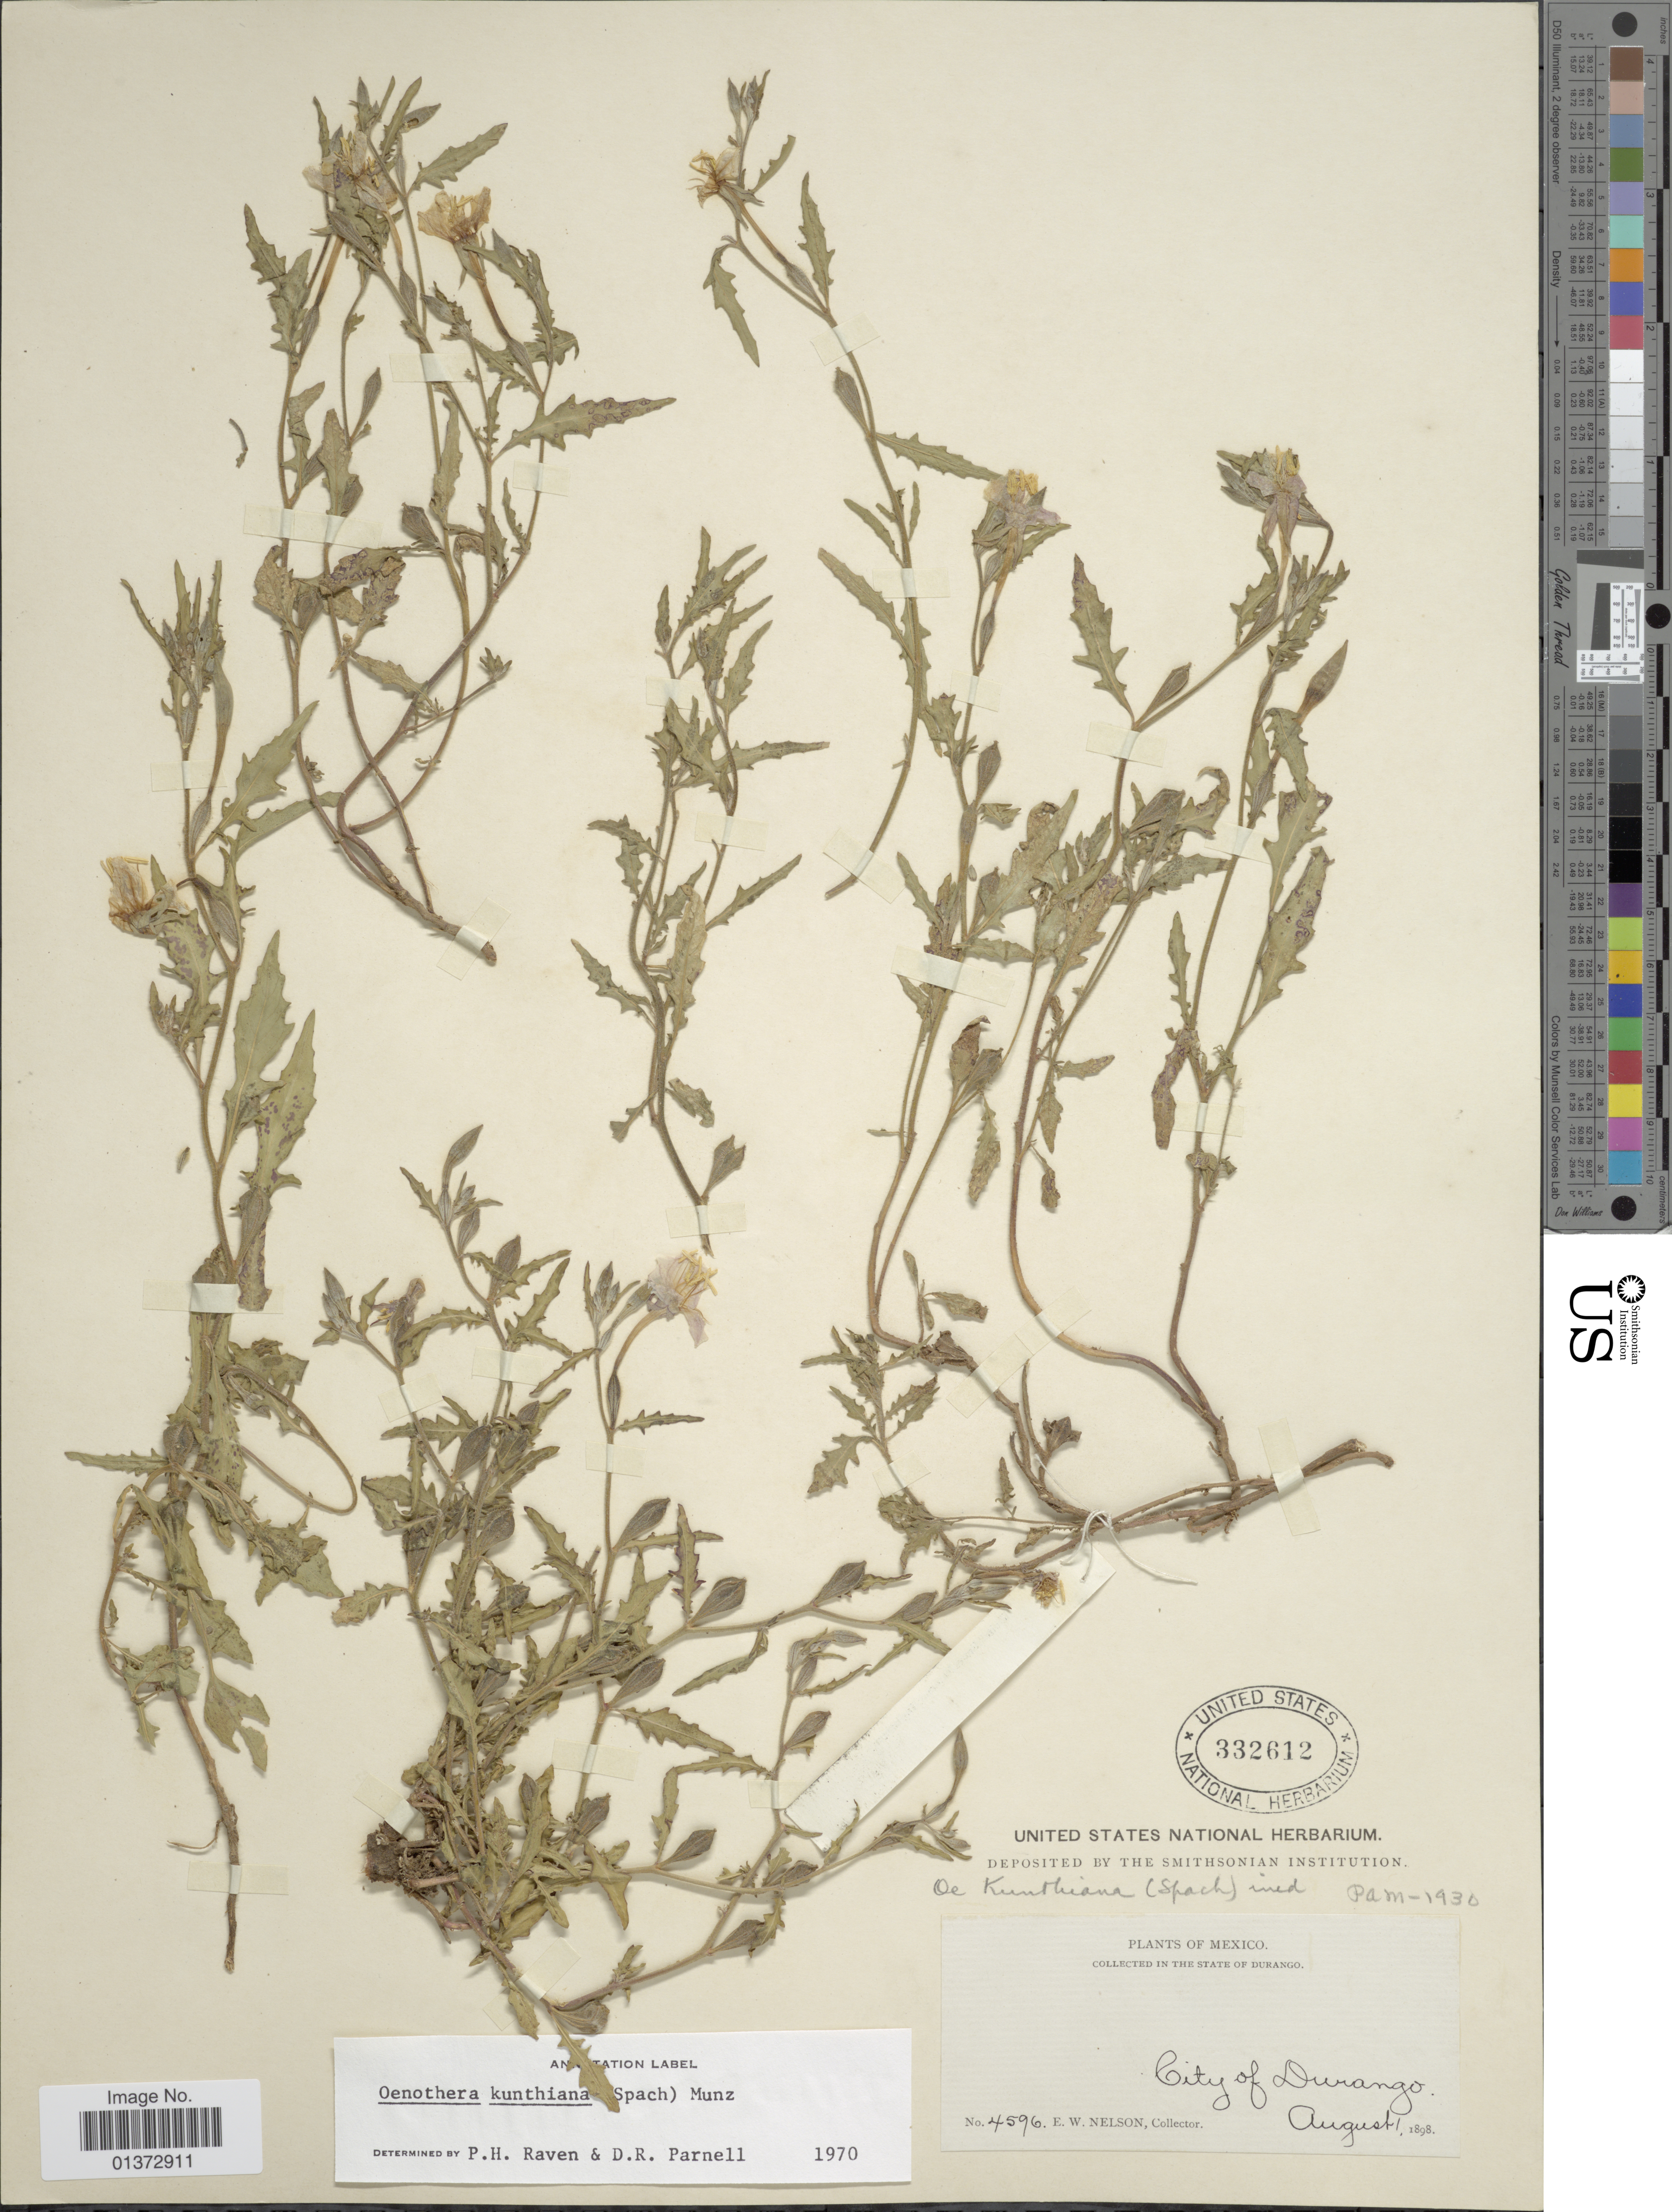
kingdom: Plantae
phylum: Tracheophyta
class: Magnoliopsida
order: Myrtales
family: Onagraceae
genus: Oenothera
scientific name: Oenothera kunthiana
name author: (Spach) Munz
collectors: E. W. Nelson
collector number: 4596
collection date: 1898-08-01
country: Mexico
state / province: Durango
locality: City of Durango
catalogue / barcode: US 332612